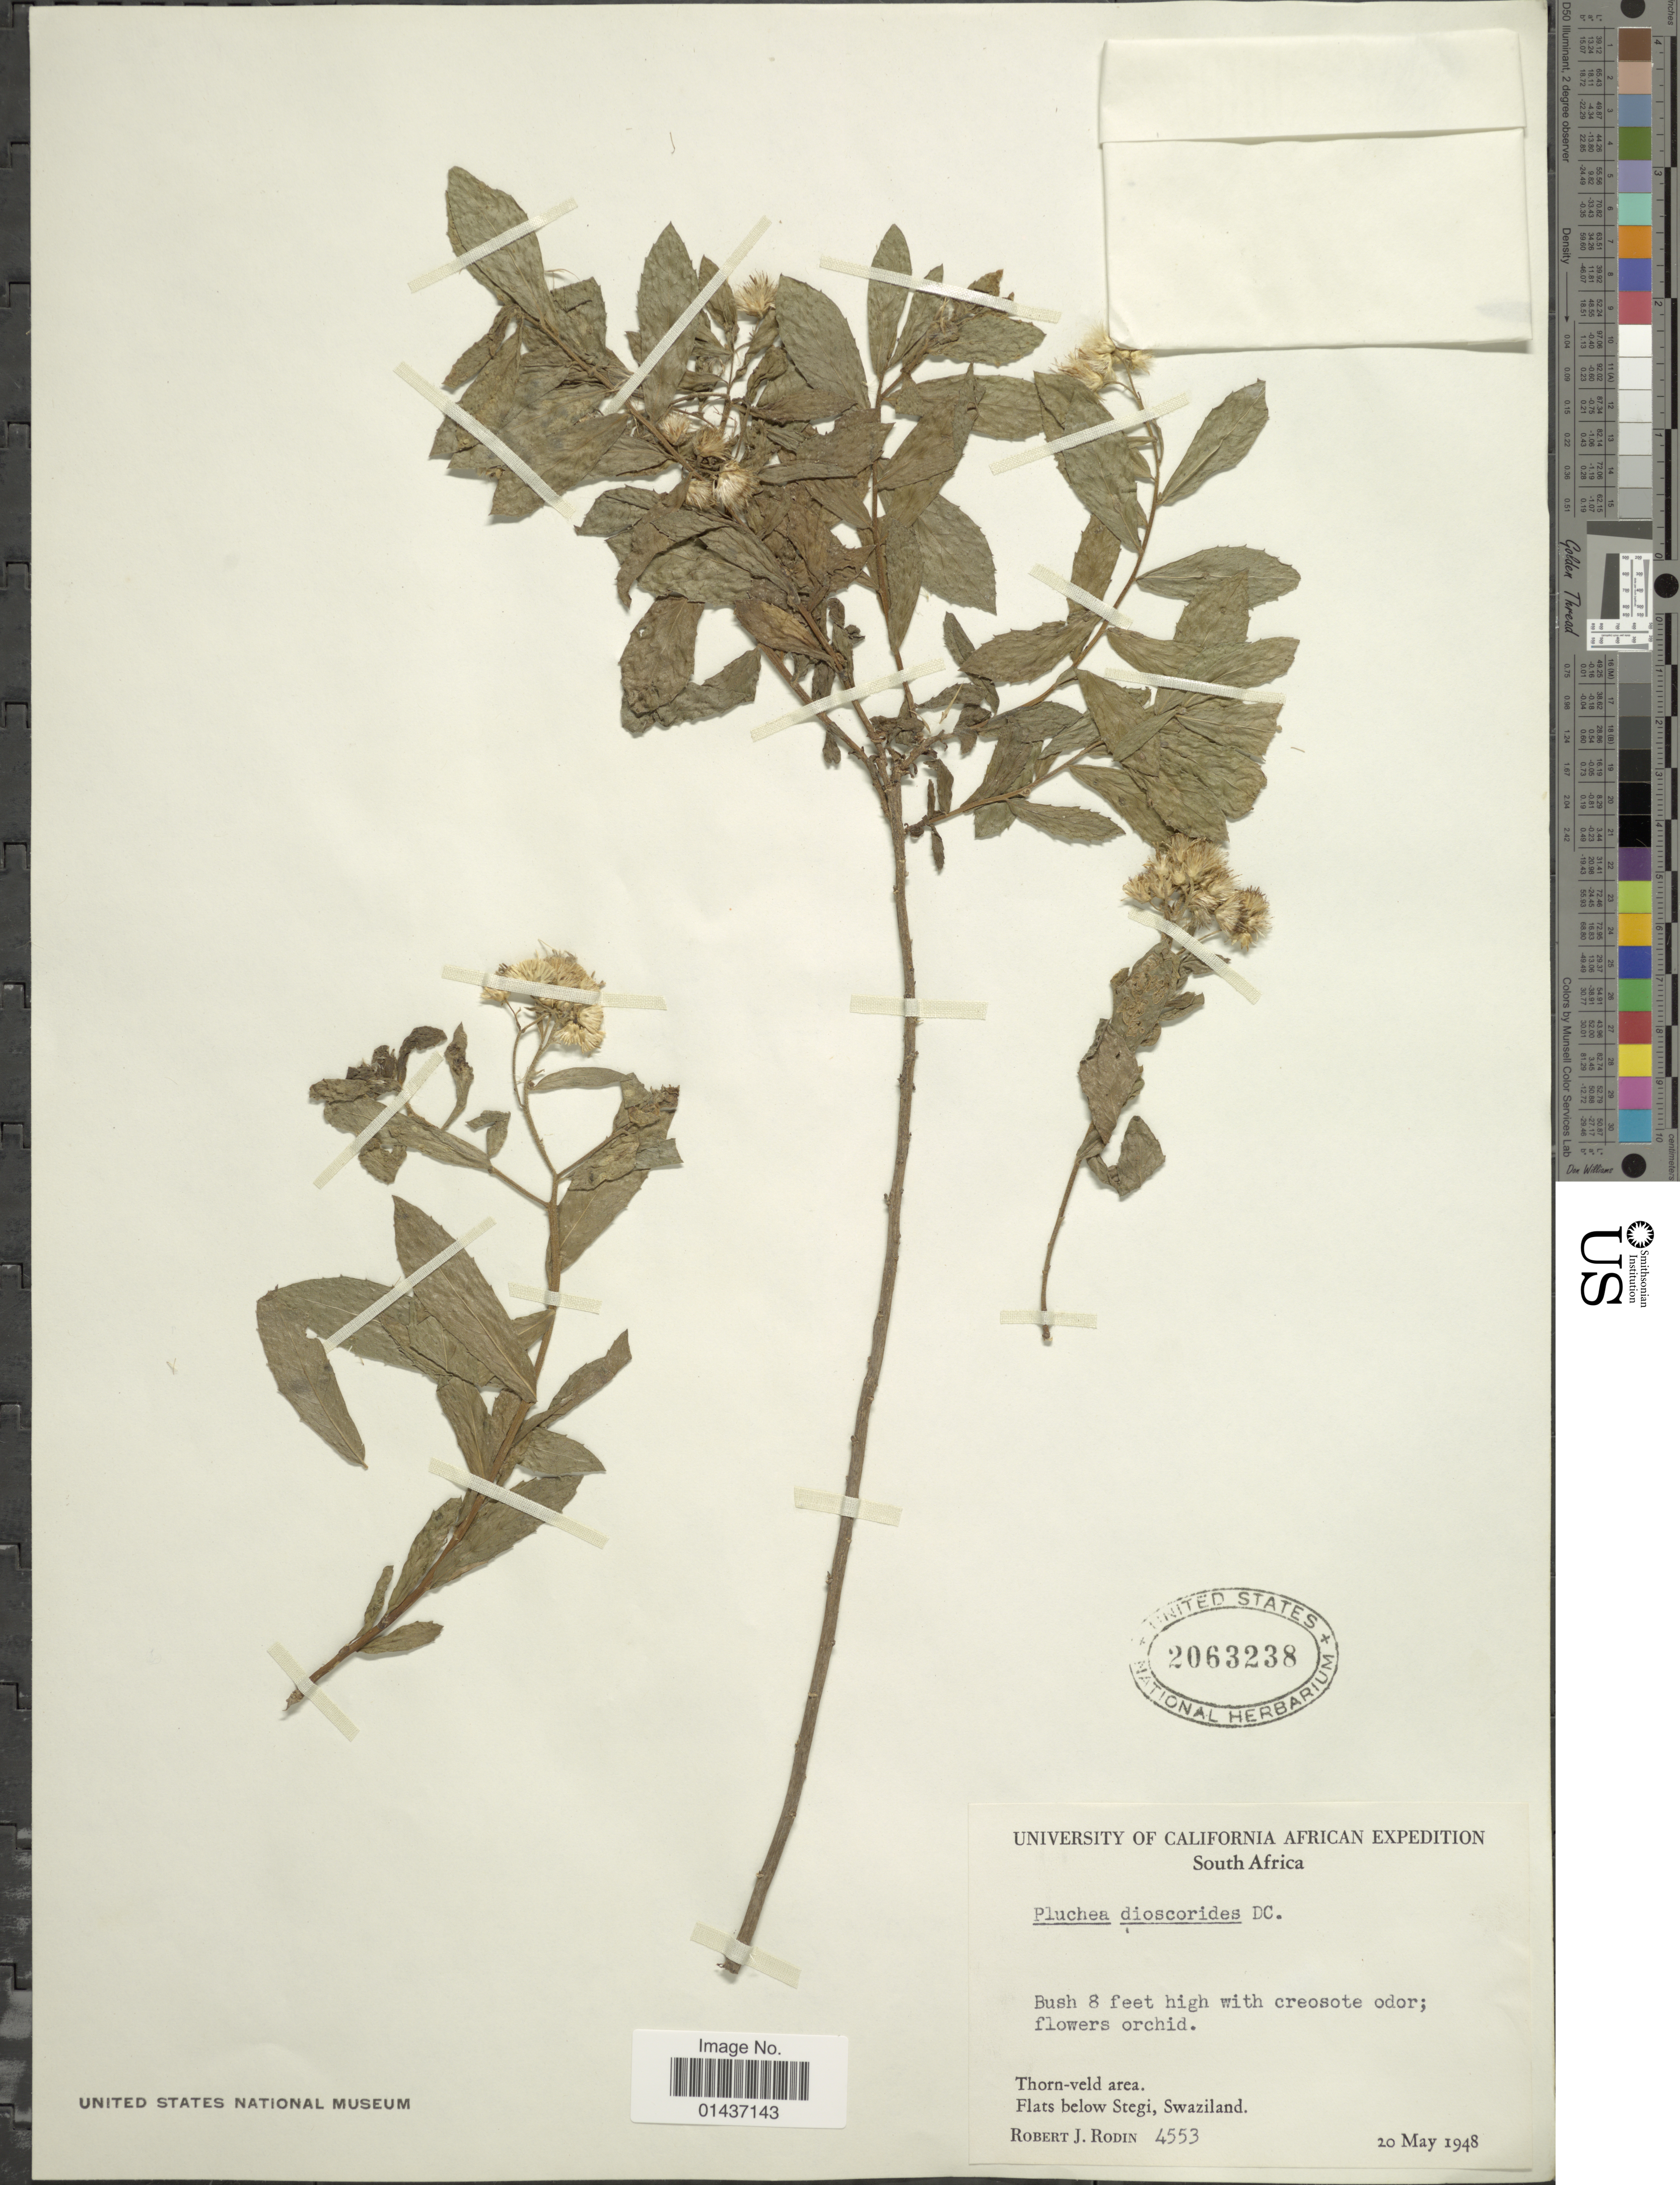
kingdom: Plantae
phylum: Tracheophyta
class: Magnoliopsida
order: Asterales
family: Asteraceae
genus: Pluchea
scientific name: Pluchea dioscoridis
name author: (L.) DC.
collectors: R. J. Rodin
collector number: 4553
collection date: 1948-05-20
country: Eswatini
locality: Thorn-veld area. Flats below Stegi, Swaziland, South Africa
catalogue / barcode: US 2063238